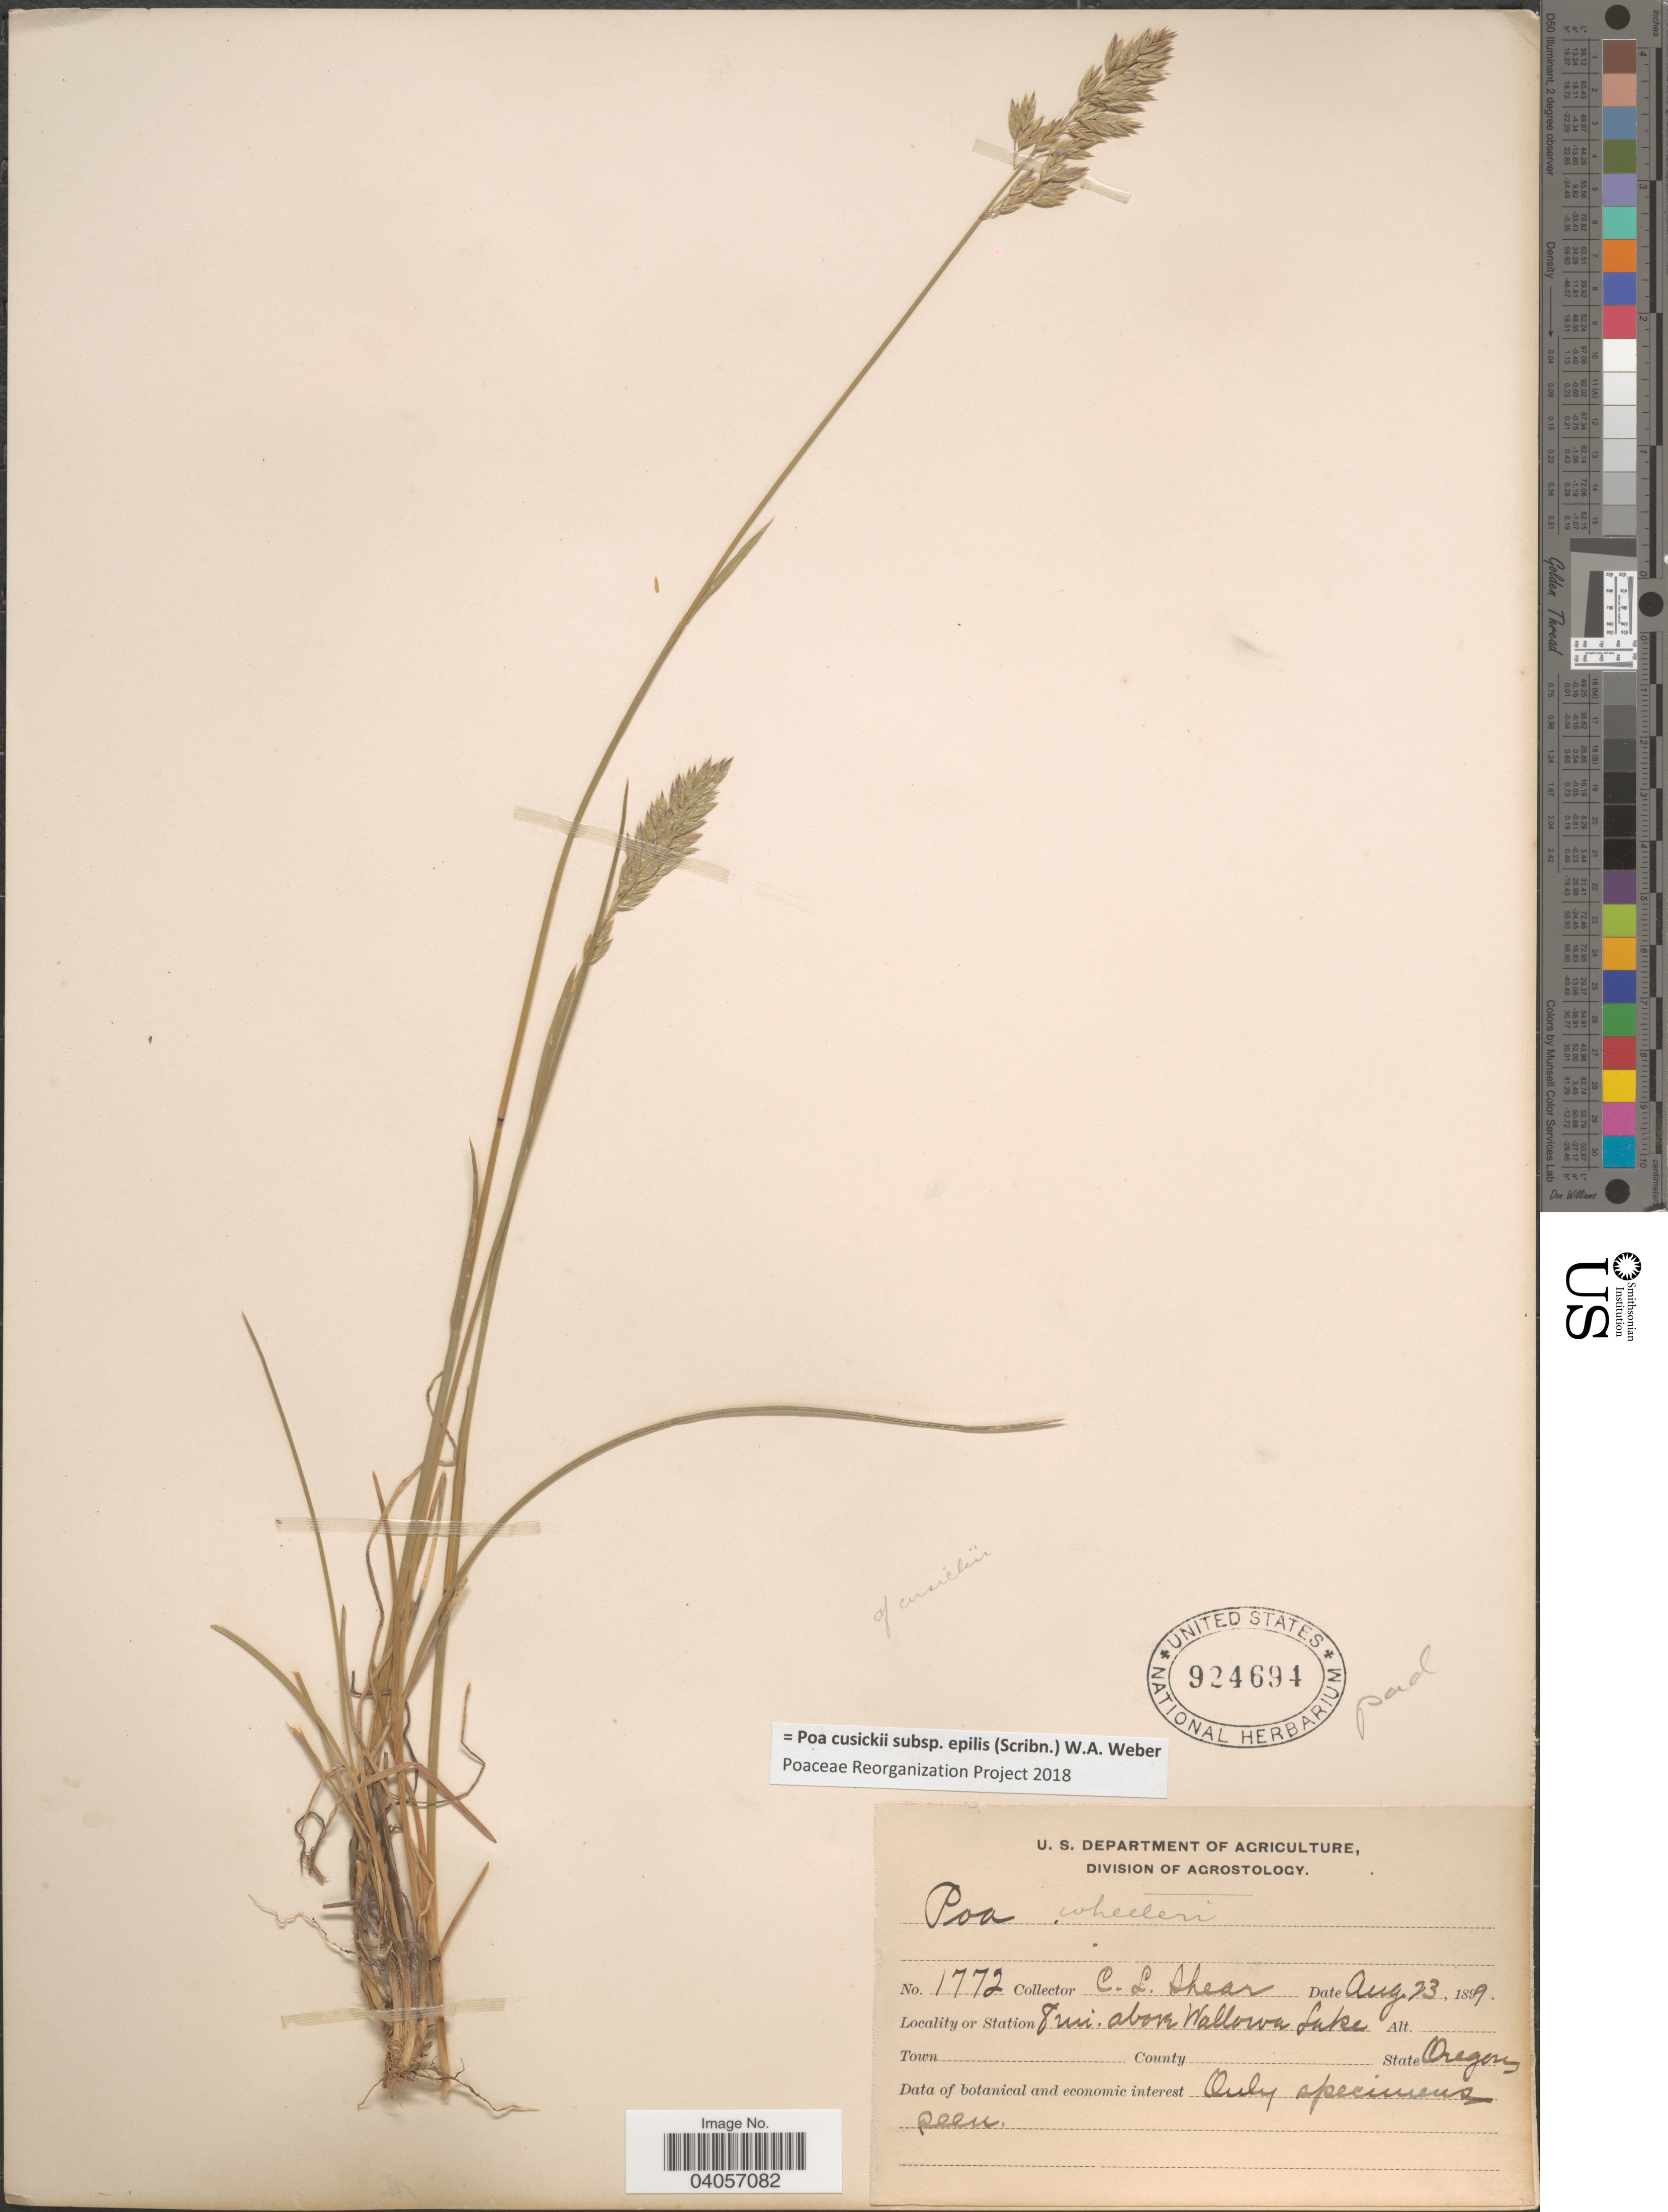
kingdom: Plantae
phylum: Tracheophyta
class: Liliopsida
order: Poales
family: Poaceae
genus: Poa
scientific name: Poa cusickii subsp. pallida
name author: Soreng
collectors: C. L. Shear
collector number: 1772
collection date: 1899-08-23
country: United States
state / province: Oregon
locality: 8 mi. above Wallowa Lake.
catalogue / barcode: US 924694